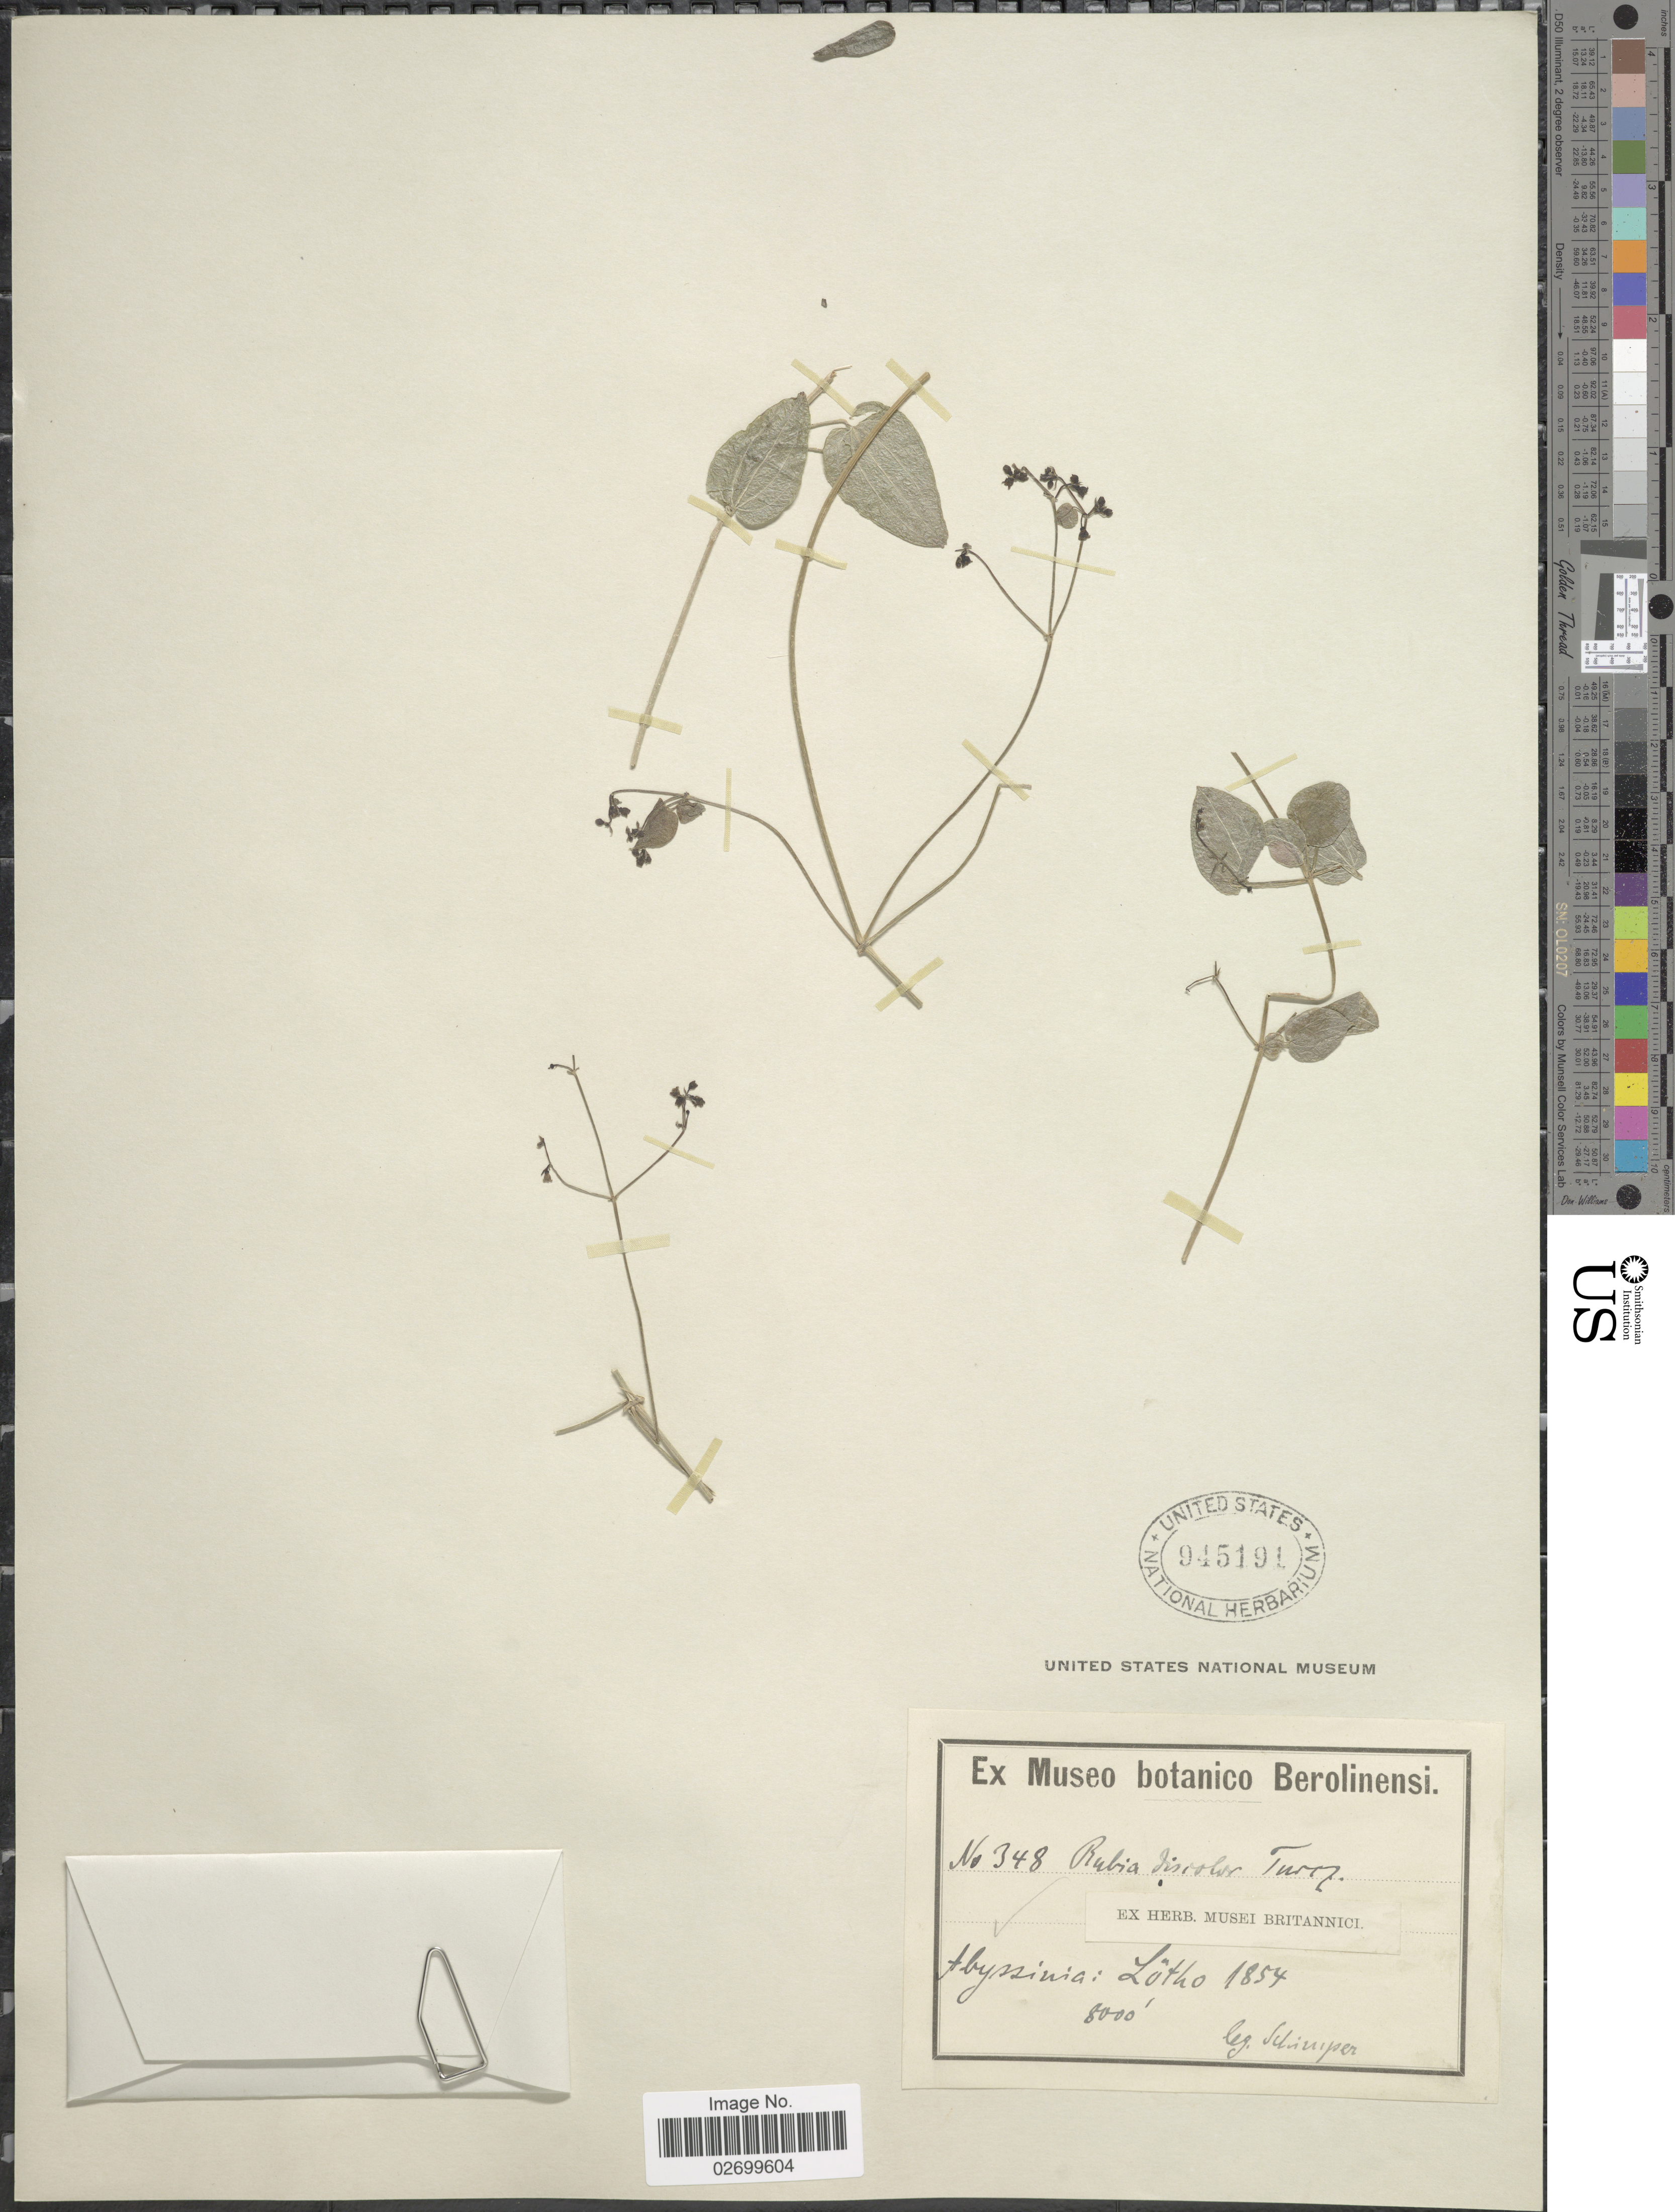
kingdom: Plantae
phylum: Tracheophyta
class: Magnoliopsida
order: Gentianales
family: Rubiaceae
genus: Rubia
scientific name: Rubia discolor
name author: Turcz.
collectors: -. Schimper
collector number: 348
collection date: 1854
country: Ethiopia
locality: Abyssinia: Lotho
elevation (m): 2438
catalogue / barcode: US 945191